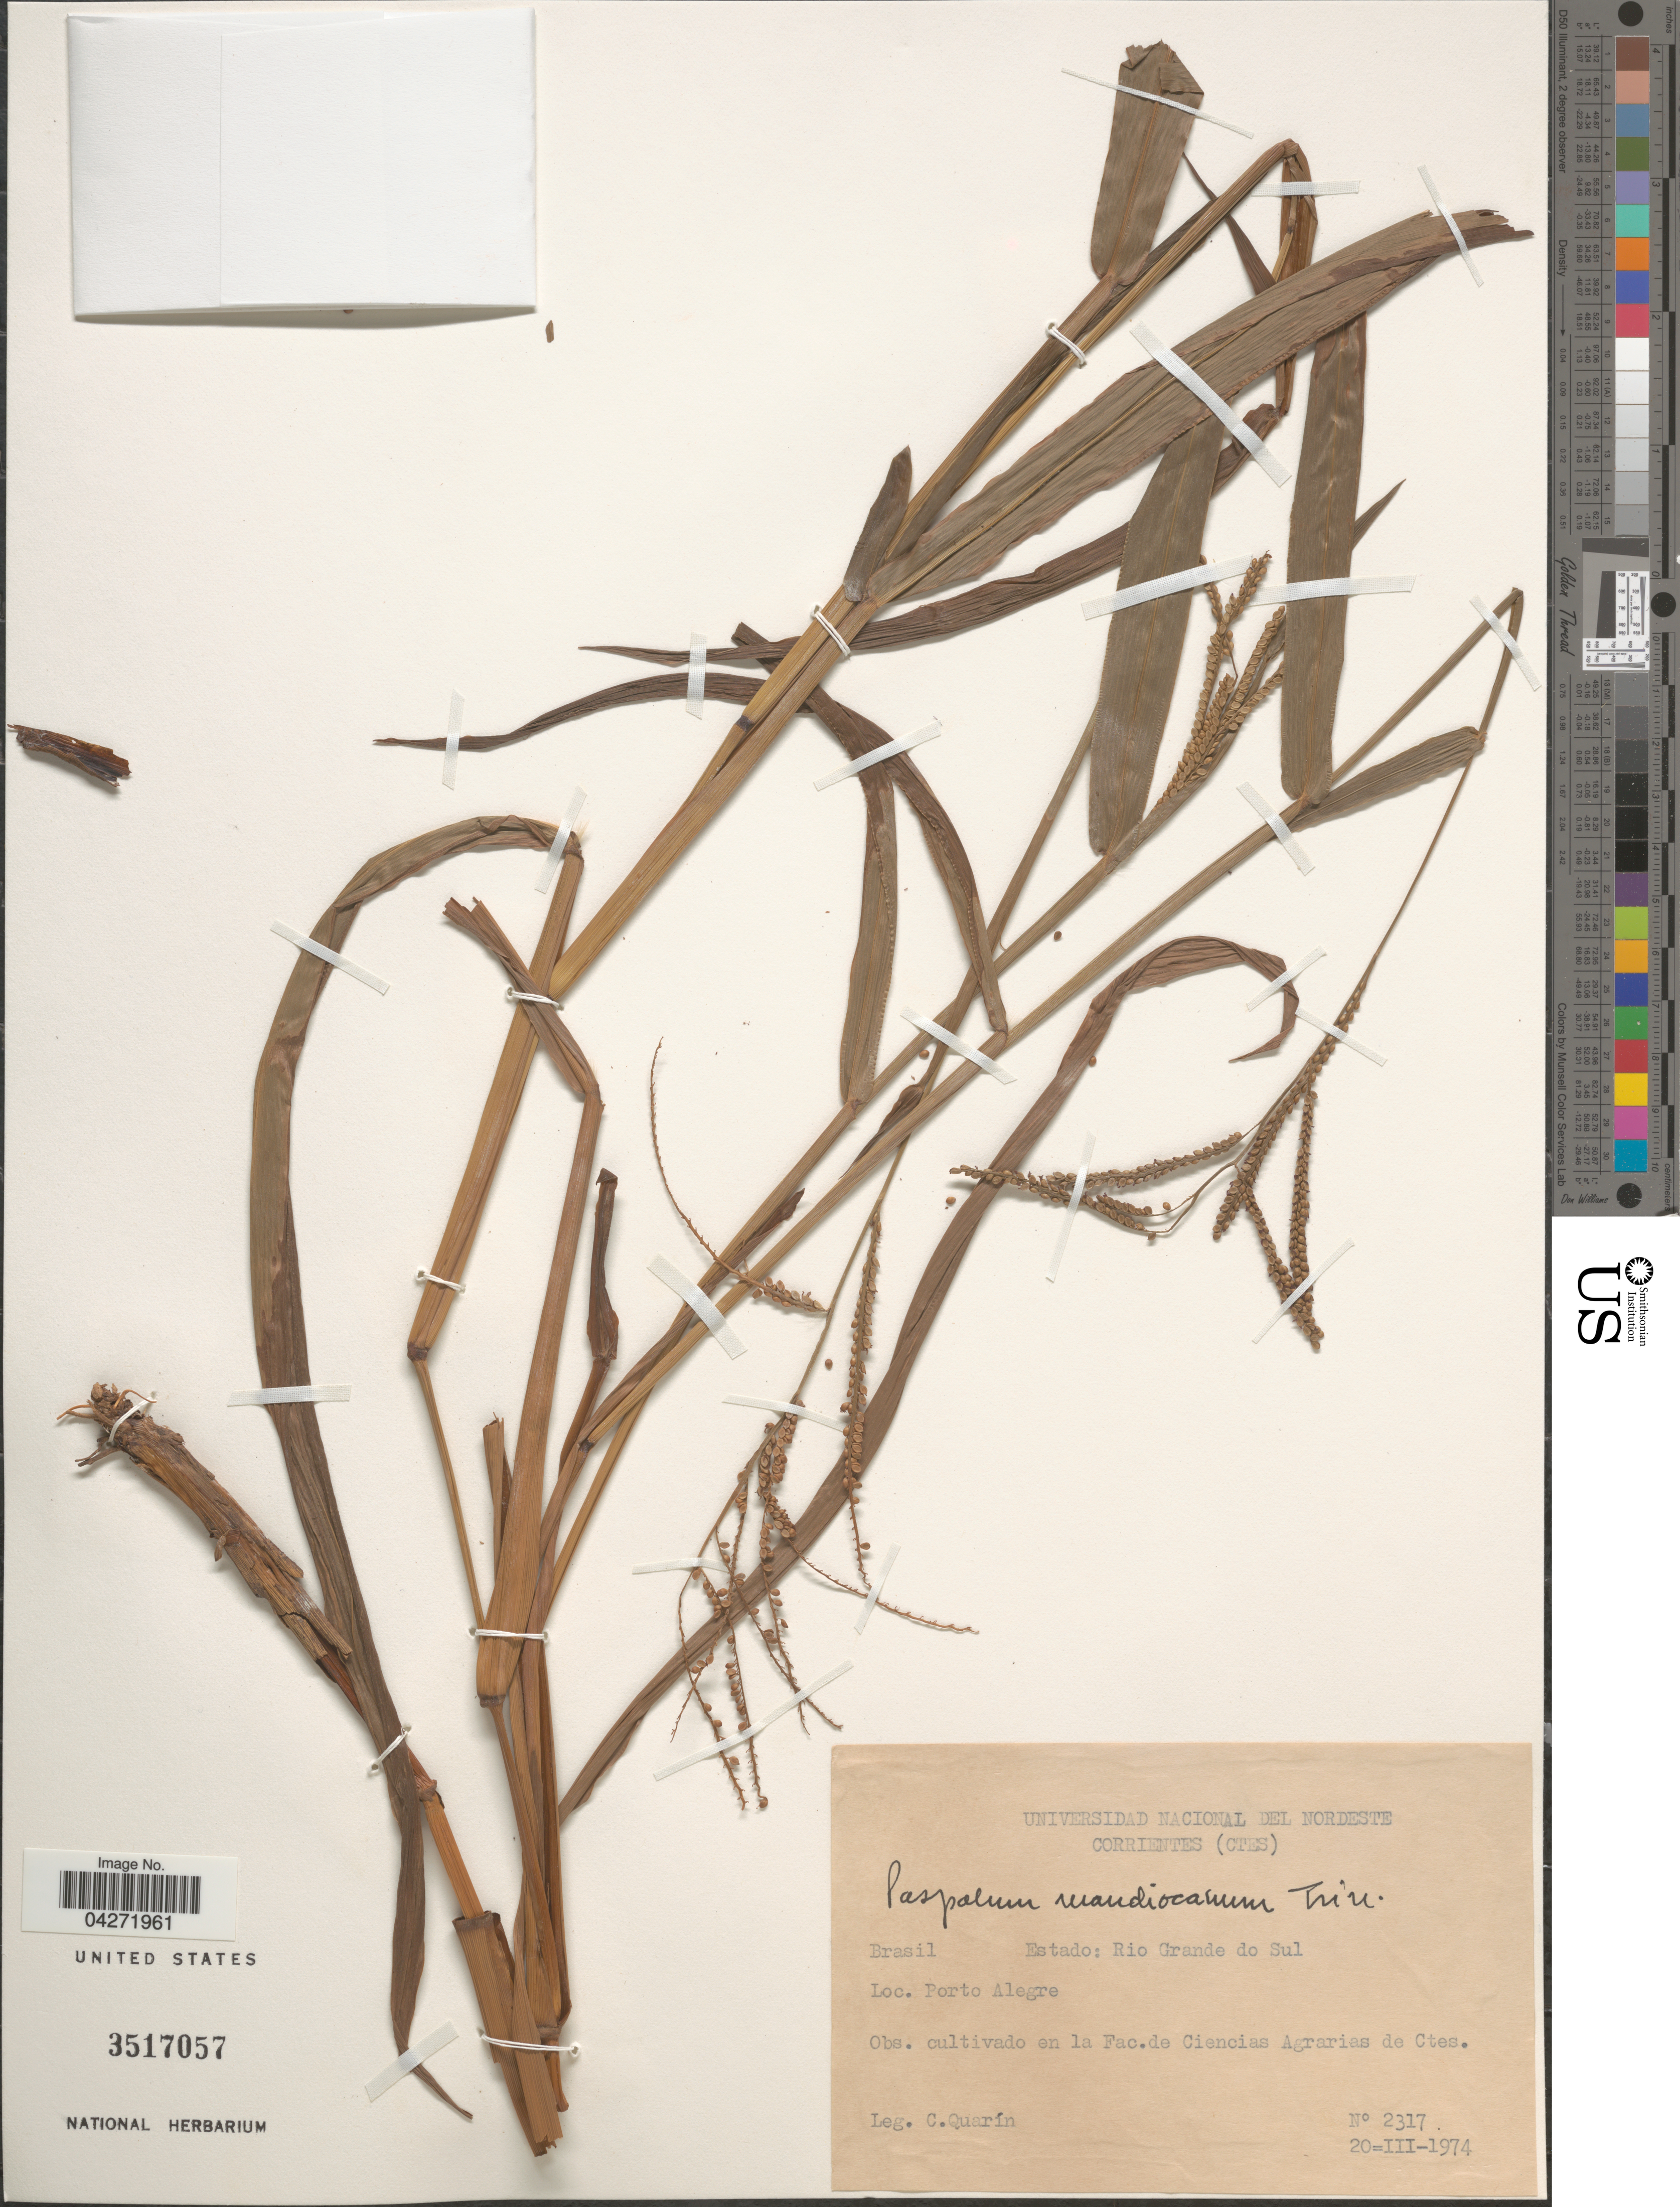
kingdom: Plantae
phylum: Tracheophyta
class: Liliopsida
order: Poales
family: Poaceae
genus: Paspalum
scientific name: Paspalum mandiocanum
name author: Trin.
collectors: C. Quarín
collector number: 2317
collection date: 1974-03-20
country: Argentina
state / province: Corrientes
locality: Cultivado en la Fac. de Ciencias Agrarias de Ctes.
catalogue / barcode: US 3517057